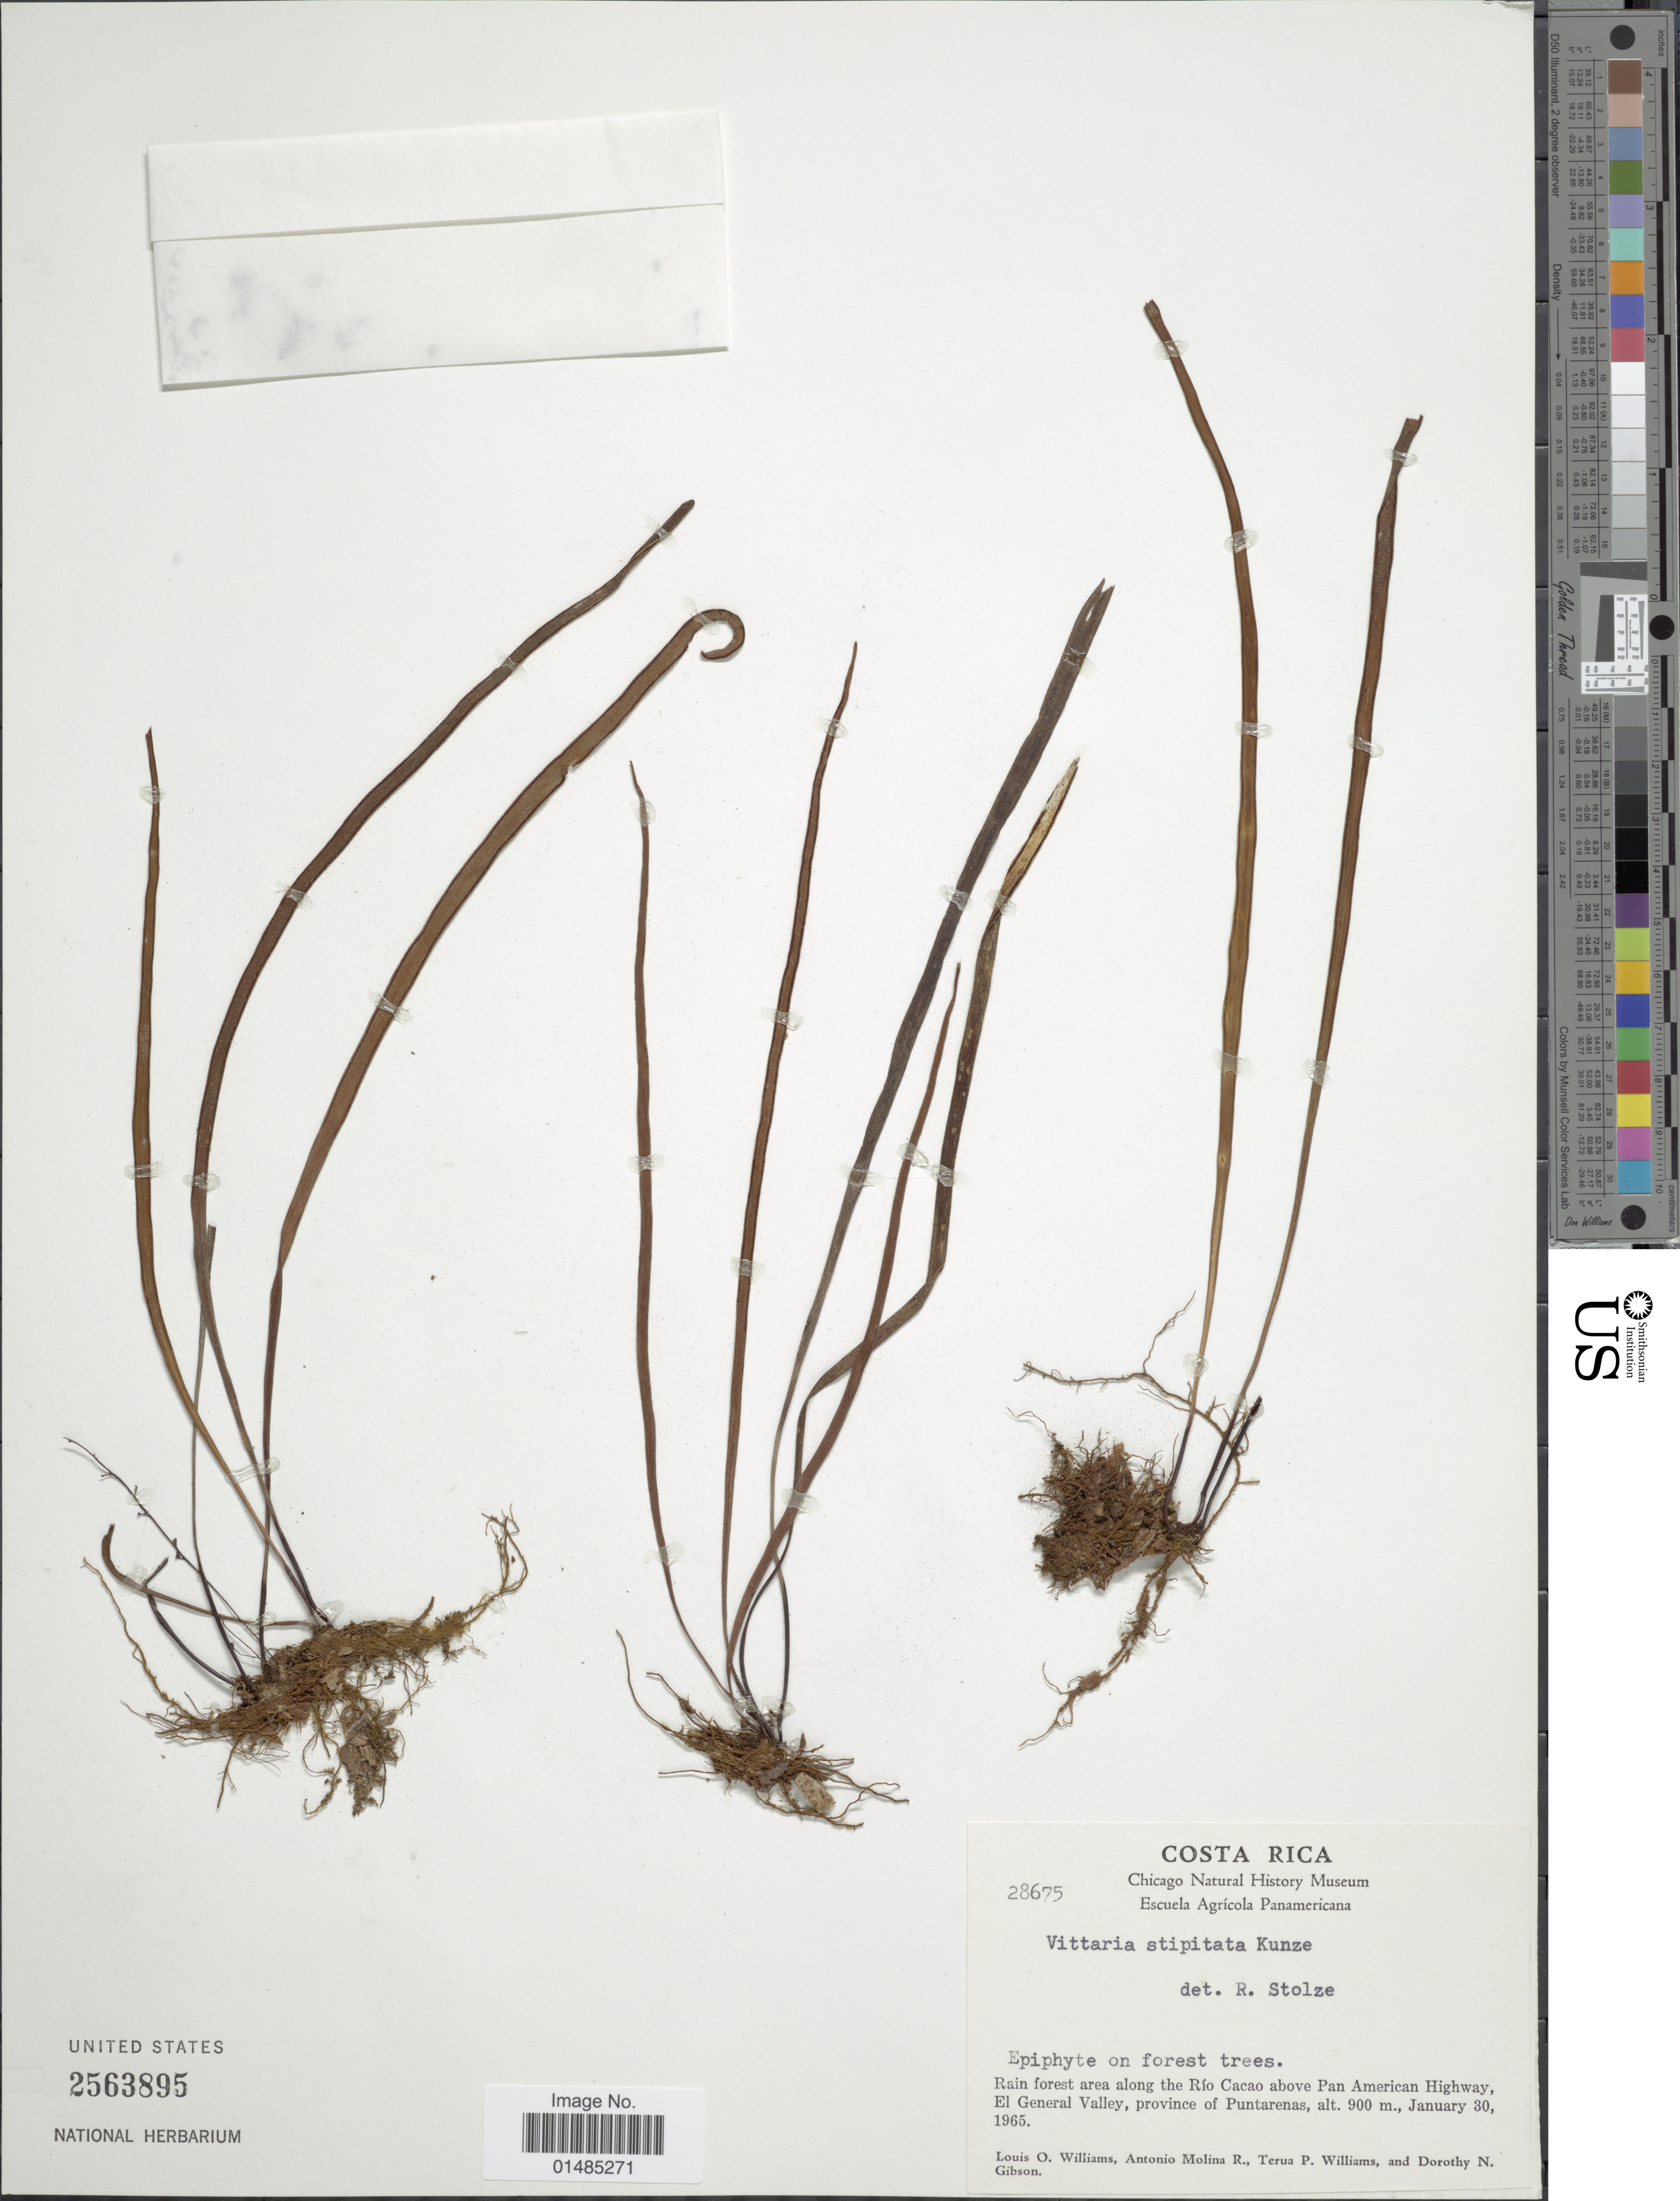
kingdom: Plantae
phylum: Tracheophyta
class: Polypodiopsida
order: Polypodiales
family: Pteridaceae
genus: Radiovittaria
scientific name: Radiovittaria stipitata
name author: (Kunze) E.H. Crane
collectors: L. O. Williams, A. Molina R., T. P. Williams & D. N. Gibson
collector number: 28675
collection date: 1965-01-30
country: Costa Rica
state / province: Puntarenas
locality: Rain forest area along the Río Cacao above Pan American Highway, El General Valley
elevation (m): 900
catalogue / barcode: US 2563895